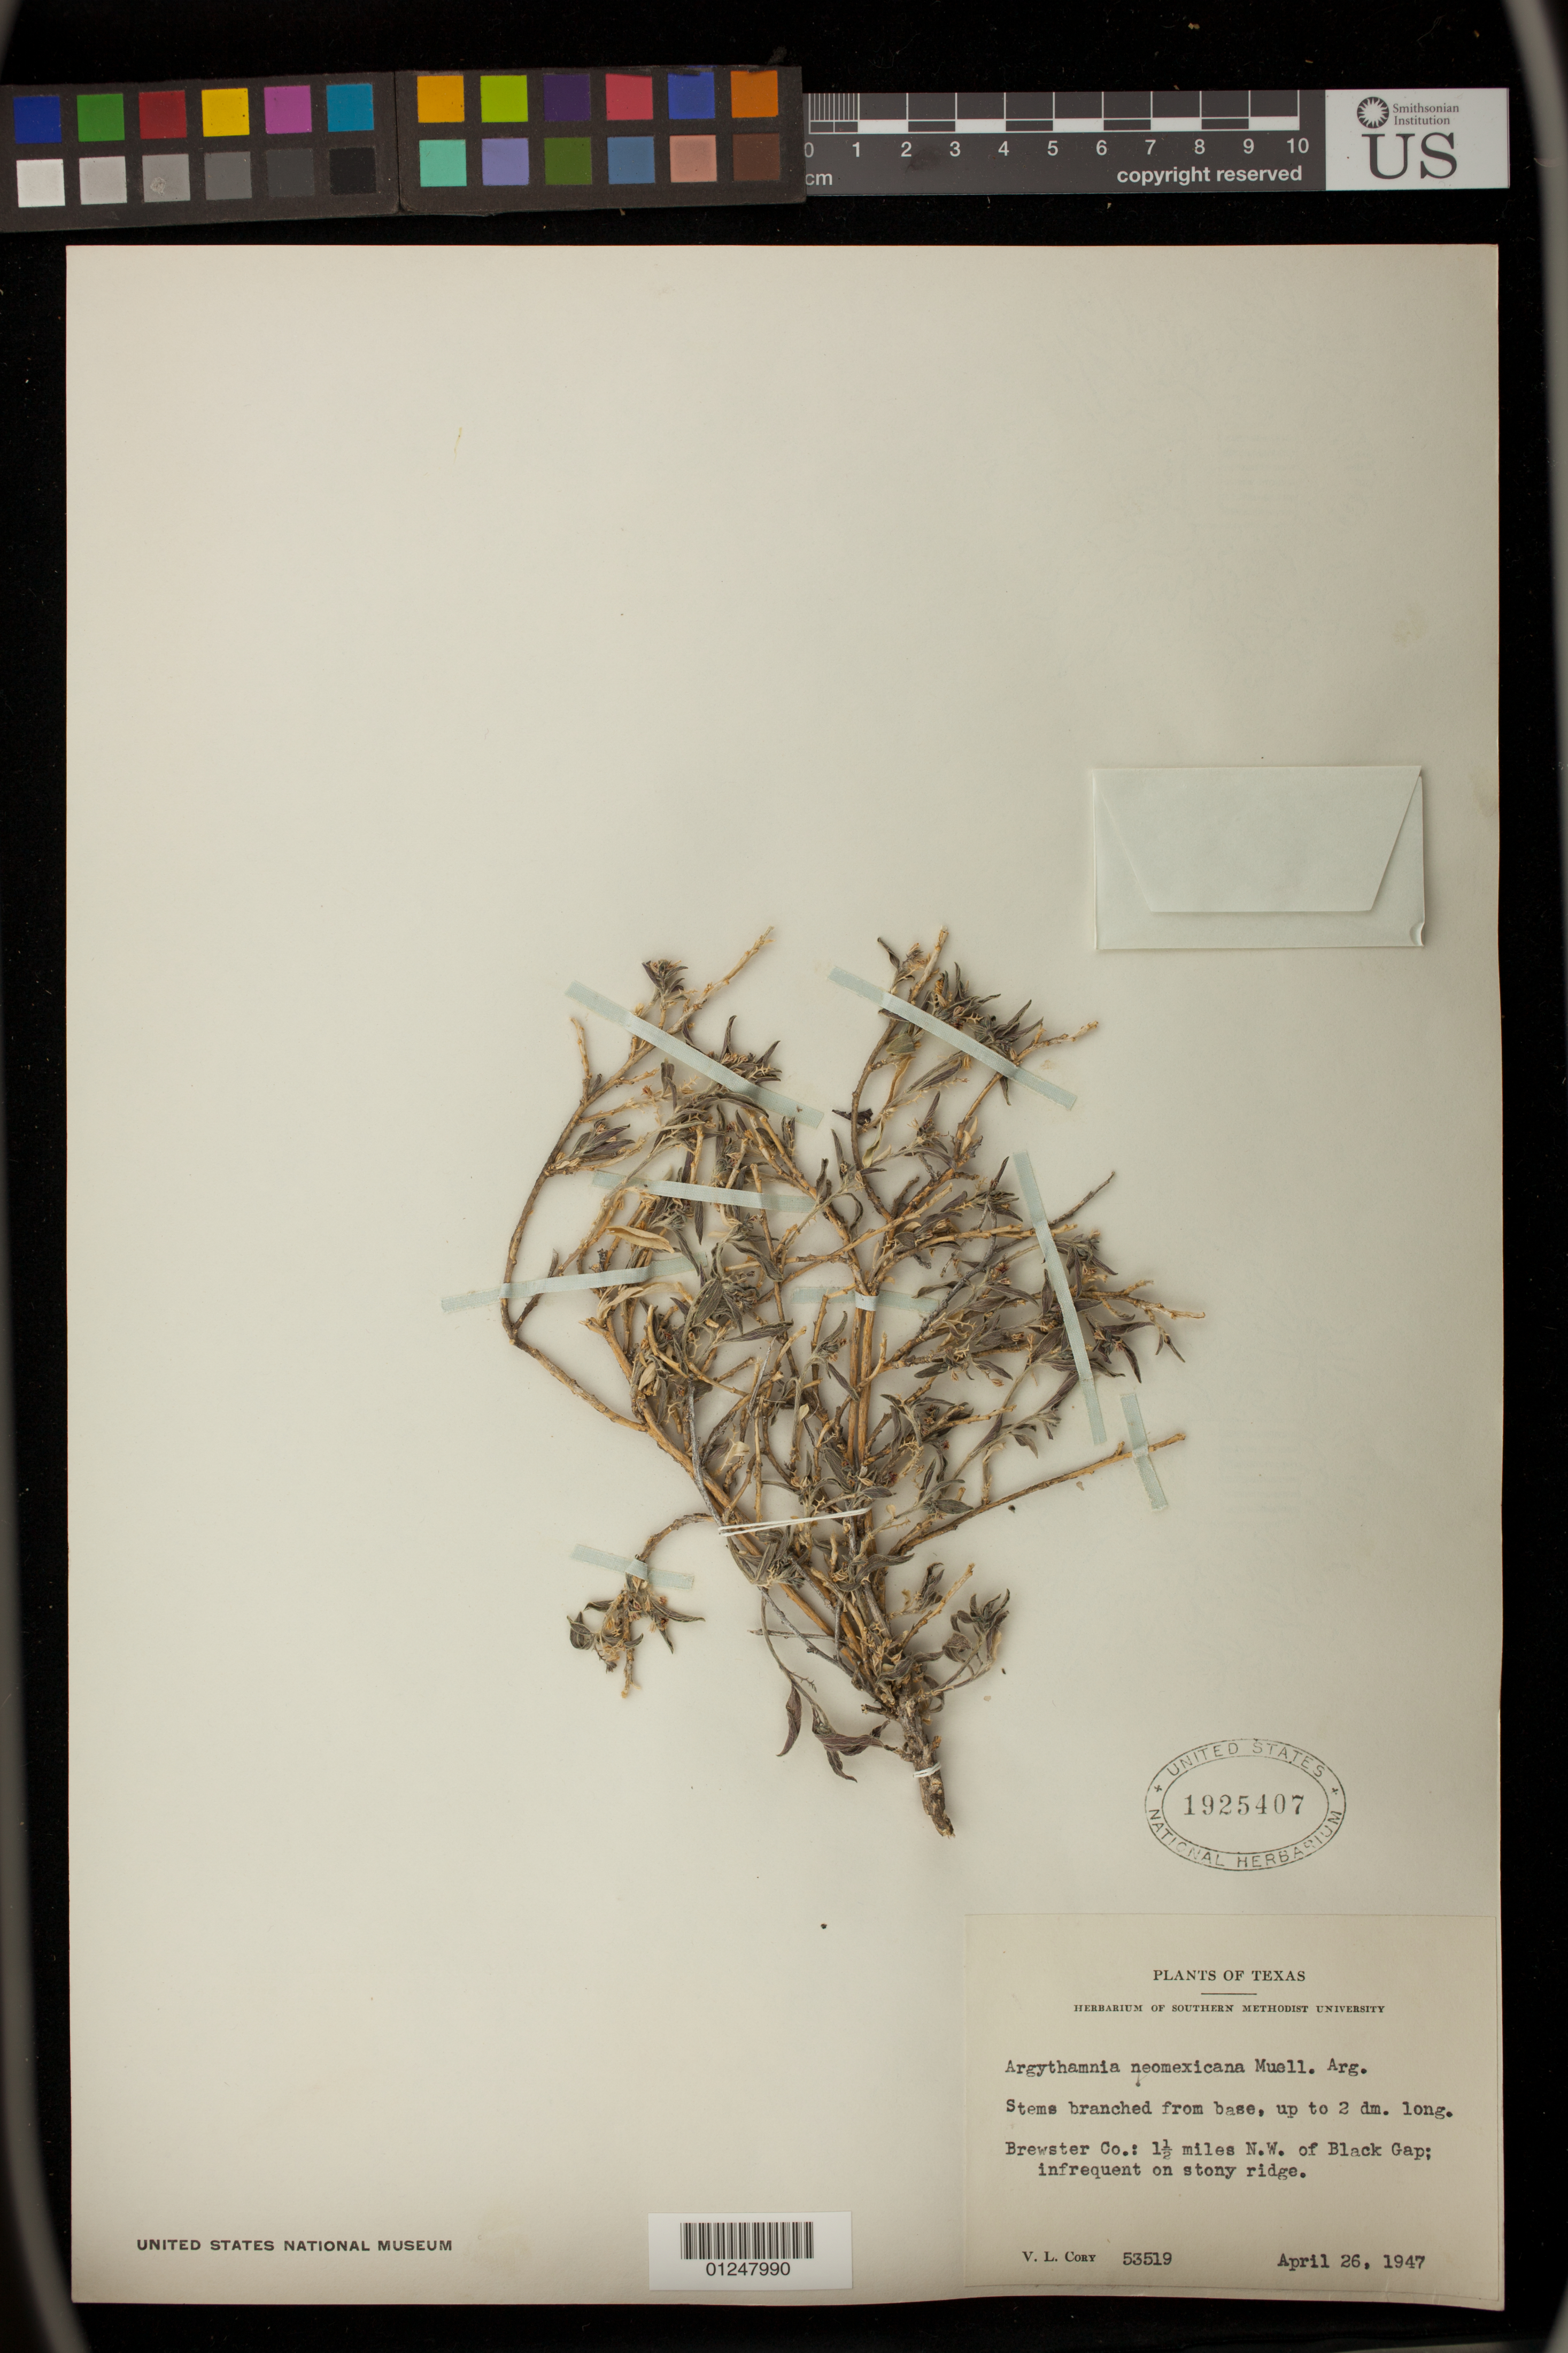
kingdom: Plantae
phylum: Tracheophyta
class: Magnoliopsida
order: Malpighiales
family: Euphorbiaceae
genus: Argythamnia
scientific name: Argythamnia serrata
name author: (Torr.) Müll. Arg.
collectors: V. Cory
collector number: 53519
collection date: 1947-04-26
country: United States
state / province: Texas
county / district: Brewster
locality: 1 1/2 miles NW of Black Gap; infrequent on stony ridge.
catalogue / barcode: US 1925407